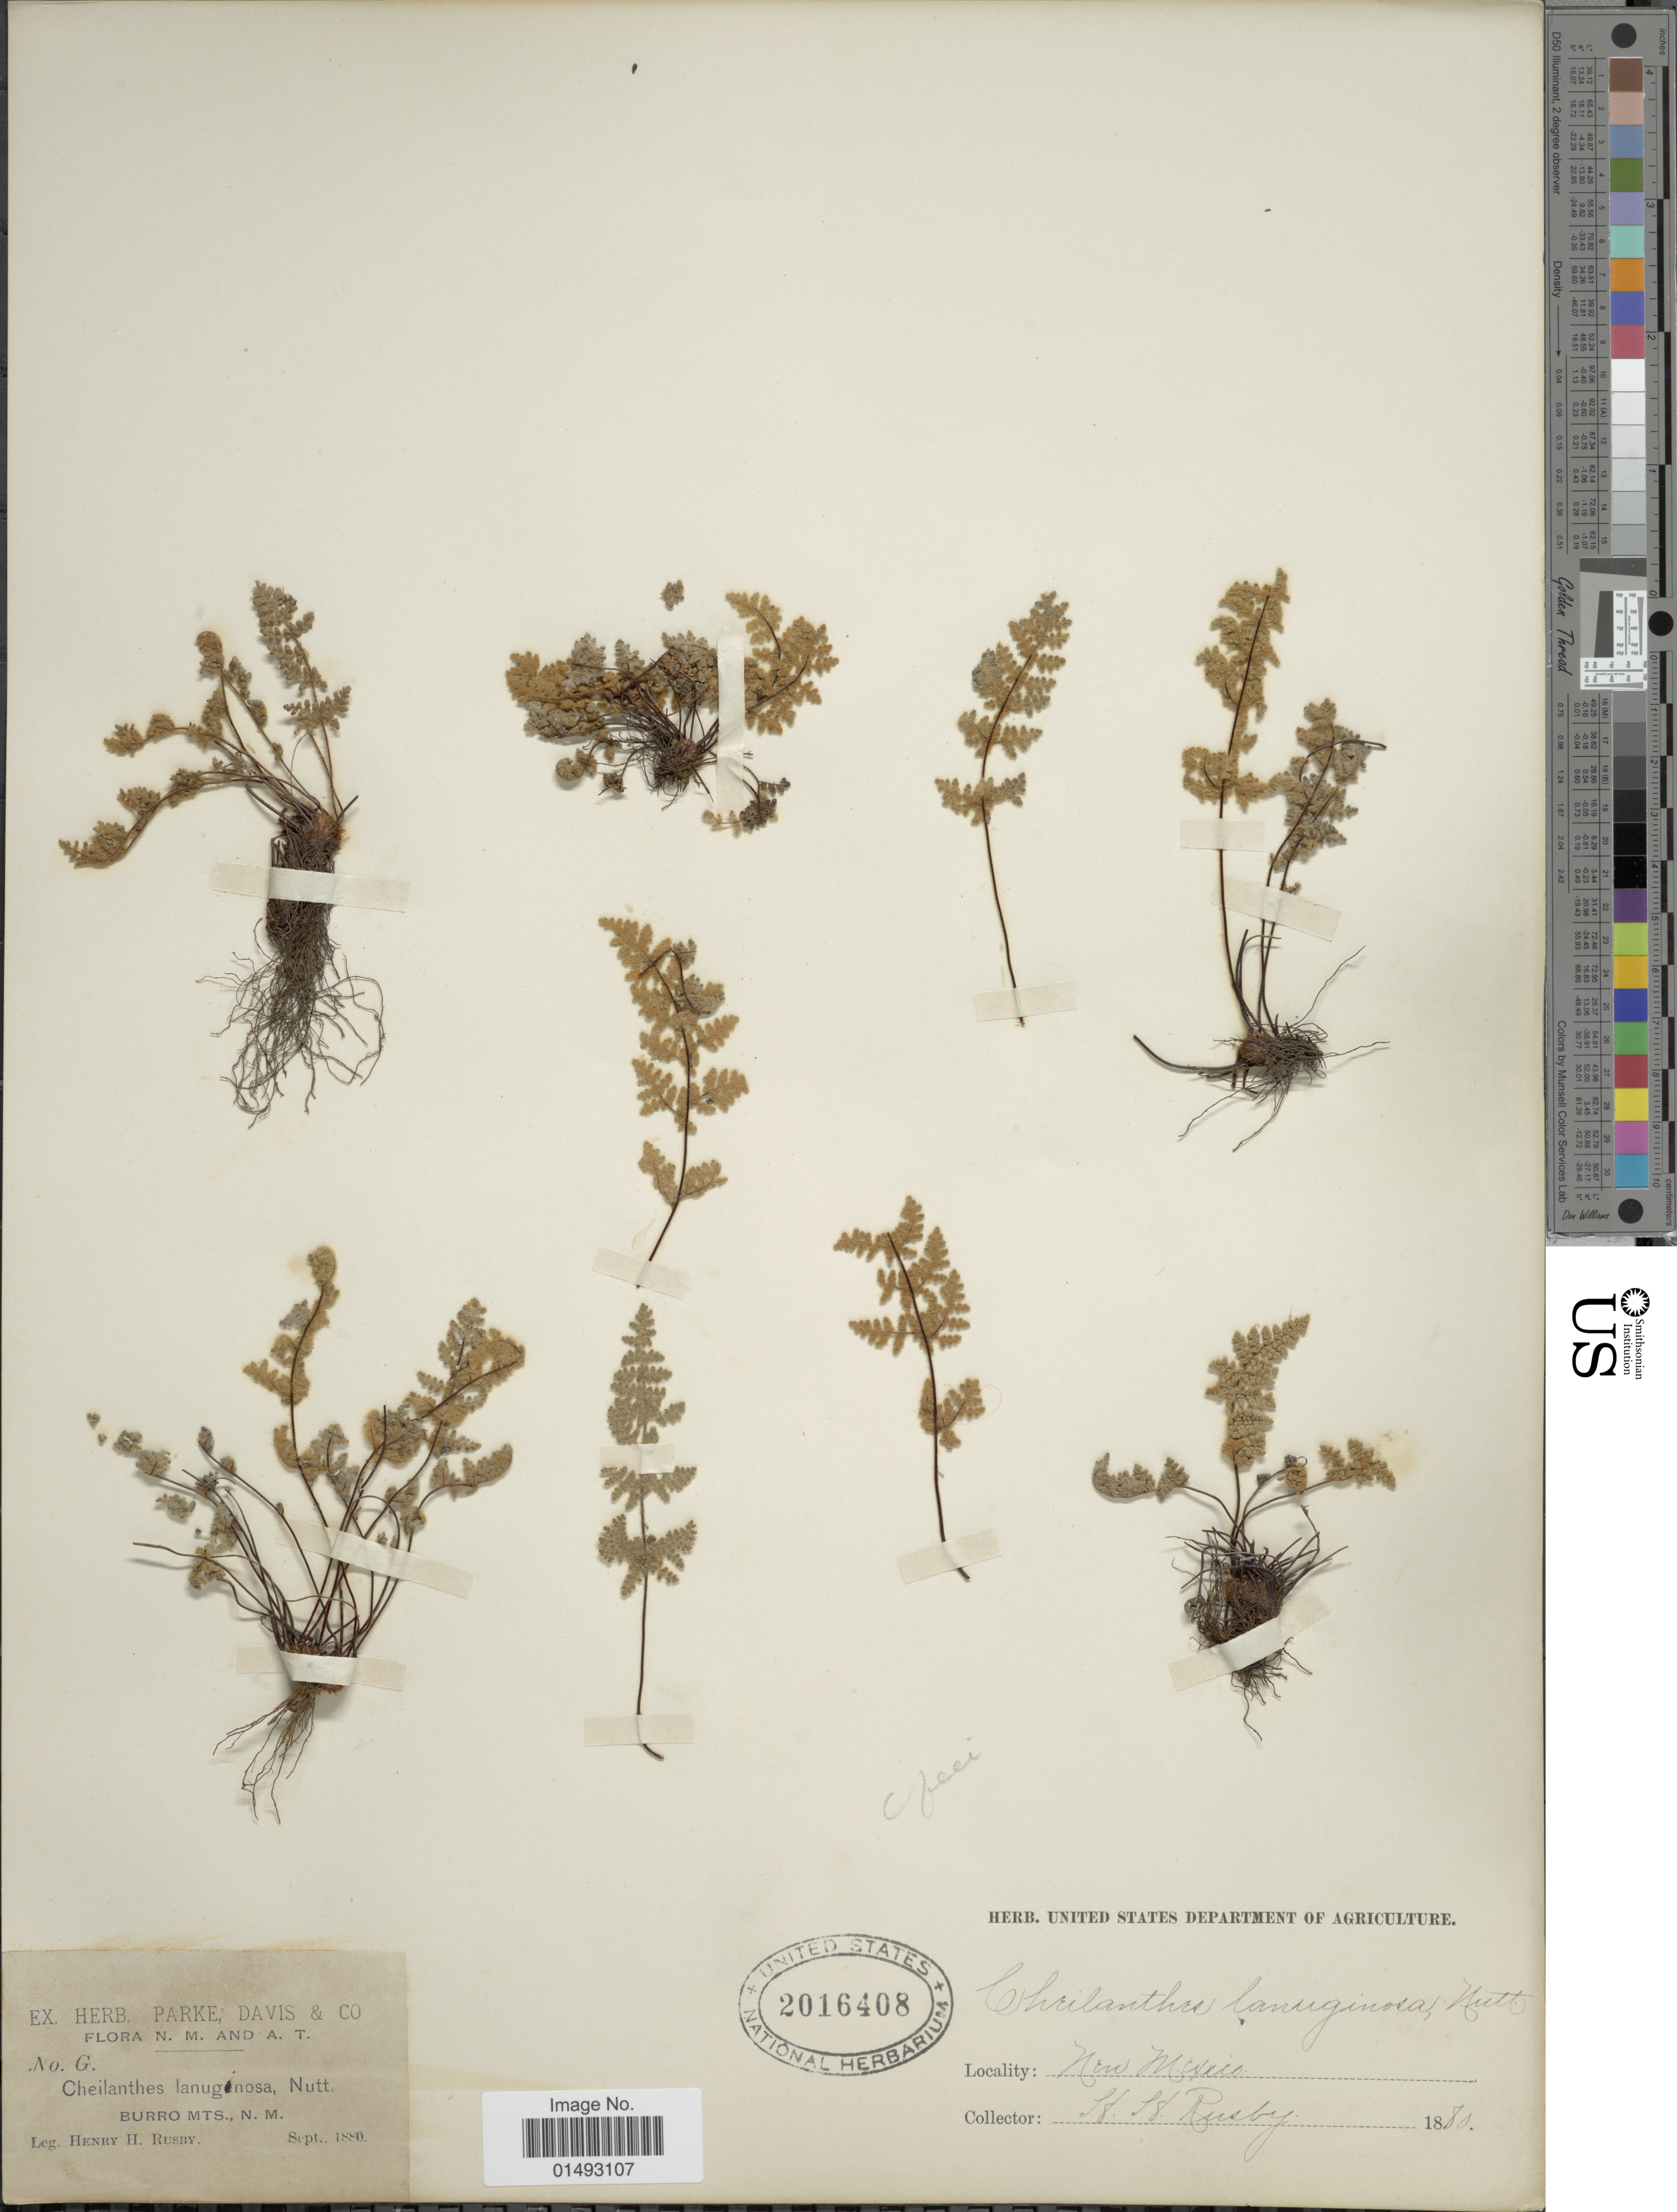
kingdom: Plantae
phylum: Tracheophyta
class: Polypodiopsida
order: Polypodiales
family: Pteridaceae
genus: Myriopteris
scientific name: Myriopteris gracilis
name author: Fée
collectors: H. H. Rusby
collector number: G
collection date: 1880-09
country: United States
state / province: New Mexico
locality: A.T. Burro Mts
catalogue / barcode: US 2016408